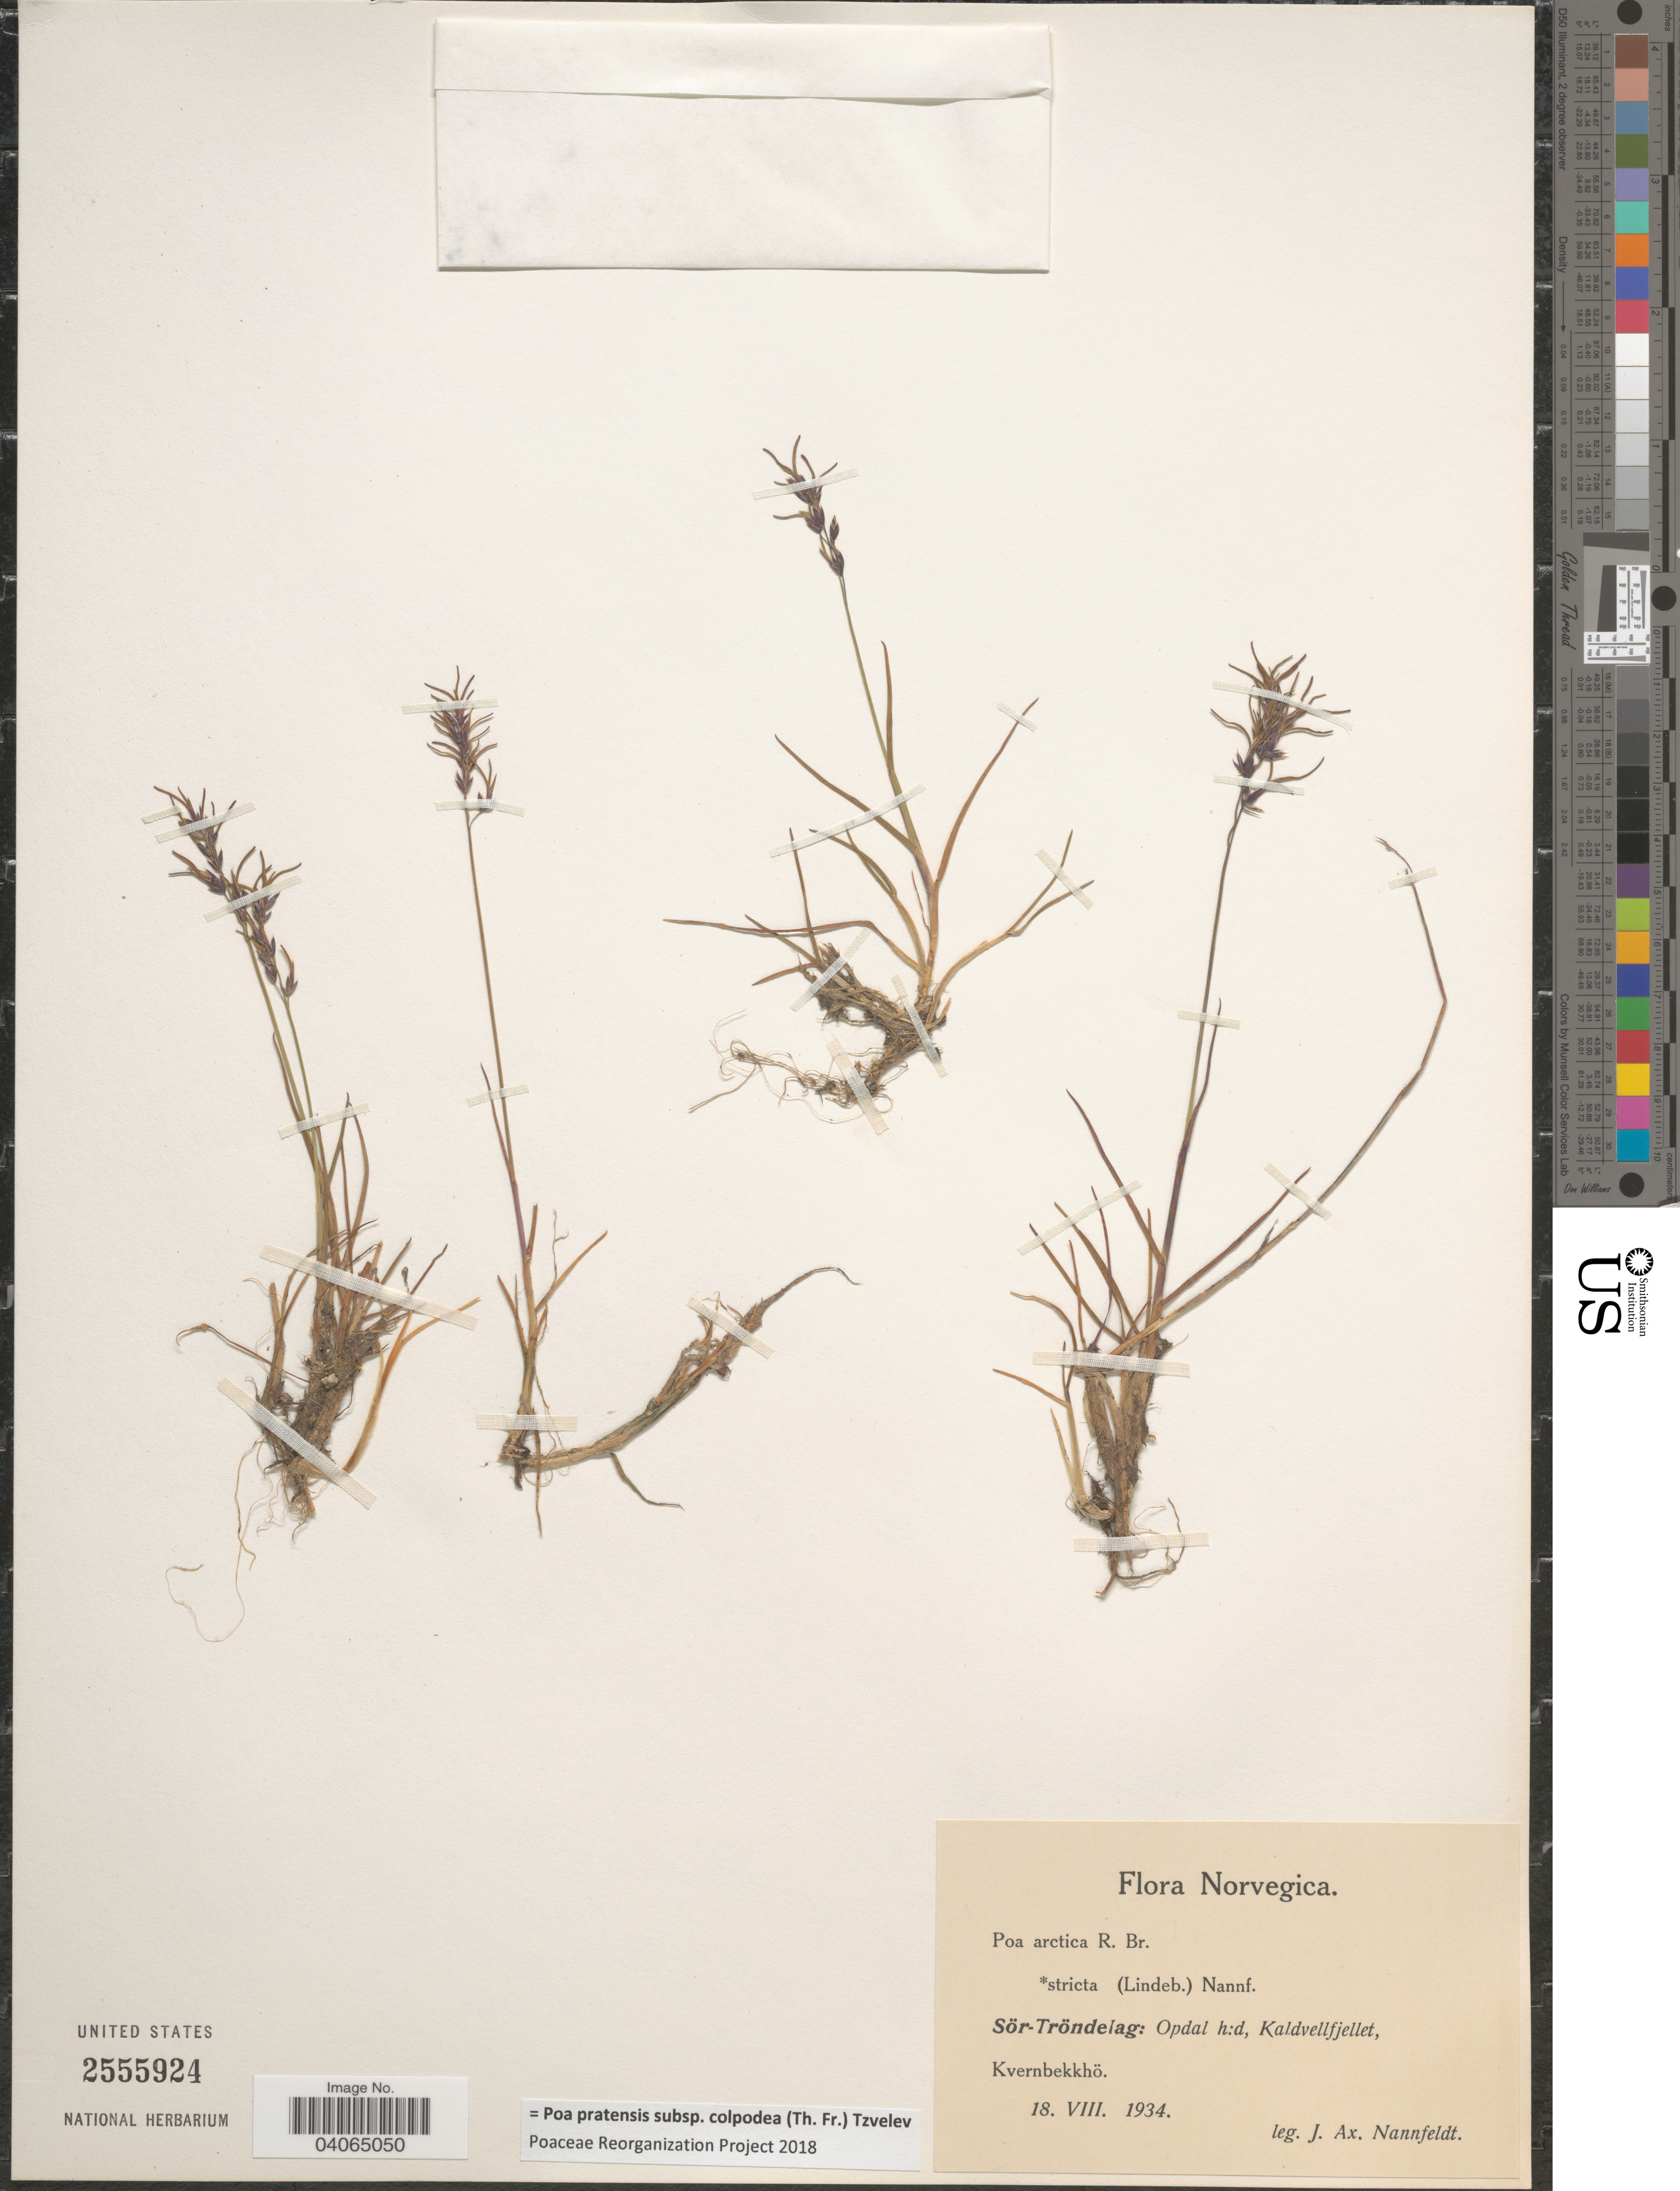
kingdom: Plantae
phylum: Tracheophyta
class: Liliopsida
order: Poales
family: Poaceae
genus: Poa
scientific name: Poa pratensis subsp. colpodea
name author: (Th. Fr.) Tzvelev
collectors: J. Nannfeldt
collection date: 1934-08-18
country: Norway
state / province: Trøndelag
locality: Norvegica. Opdal h:d, Kaldvellfjellet, Kvernbekkhö.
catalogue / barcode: US 2555924